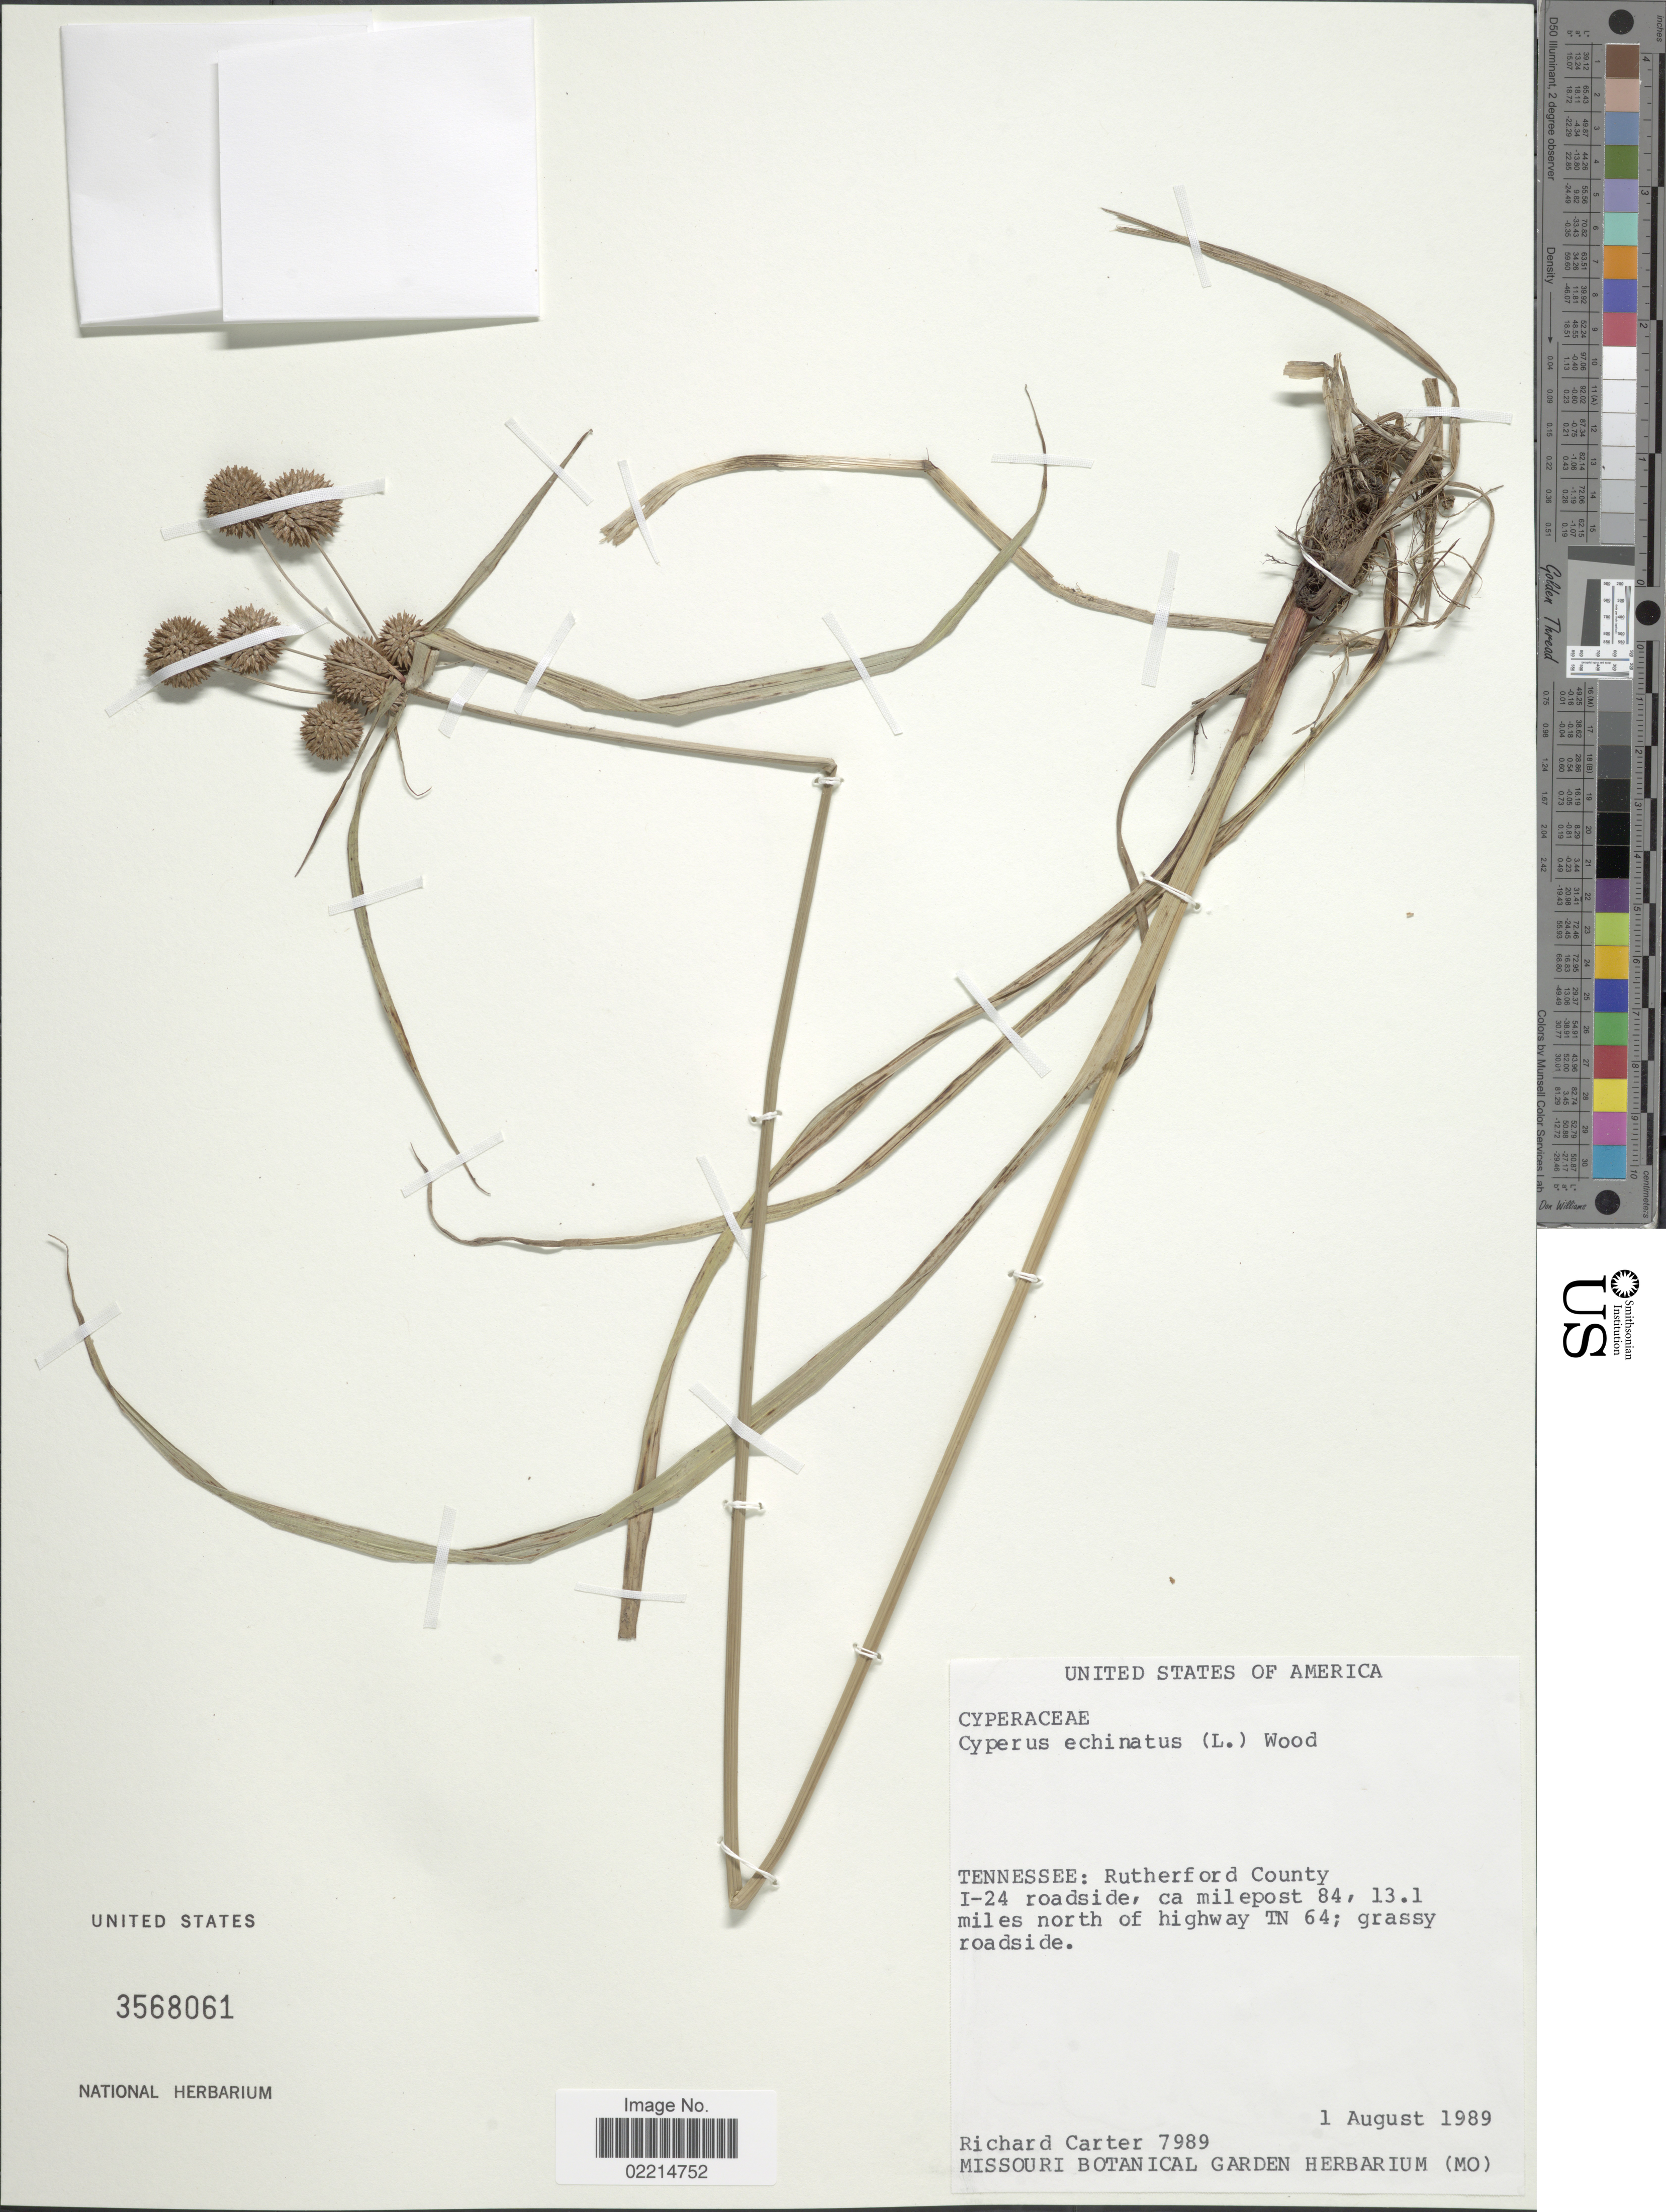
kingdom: Plantae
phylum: Tracheophyta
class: Liliopsida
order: Poales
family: Cyperaceae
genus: Cyperus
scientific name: Cyperus echinatus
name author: (L.) Alph. Wood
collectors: R. Carter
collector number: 7989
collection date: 1989-08-01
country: United States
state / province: Tennessee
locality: Rutherford County. I-24 roadside, ca milepost 84, 13.1 miles north of highway TN 64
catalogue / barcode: US 3568061